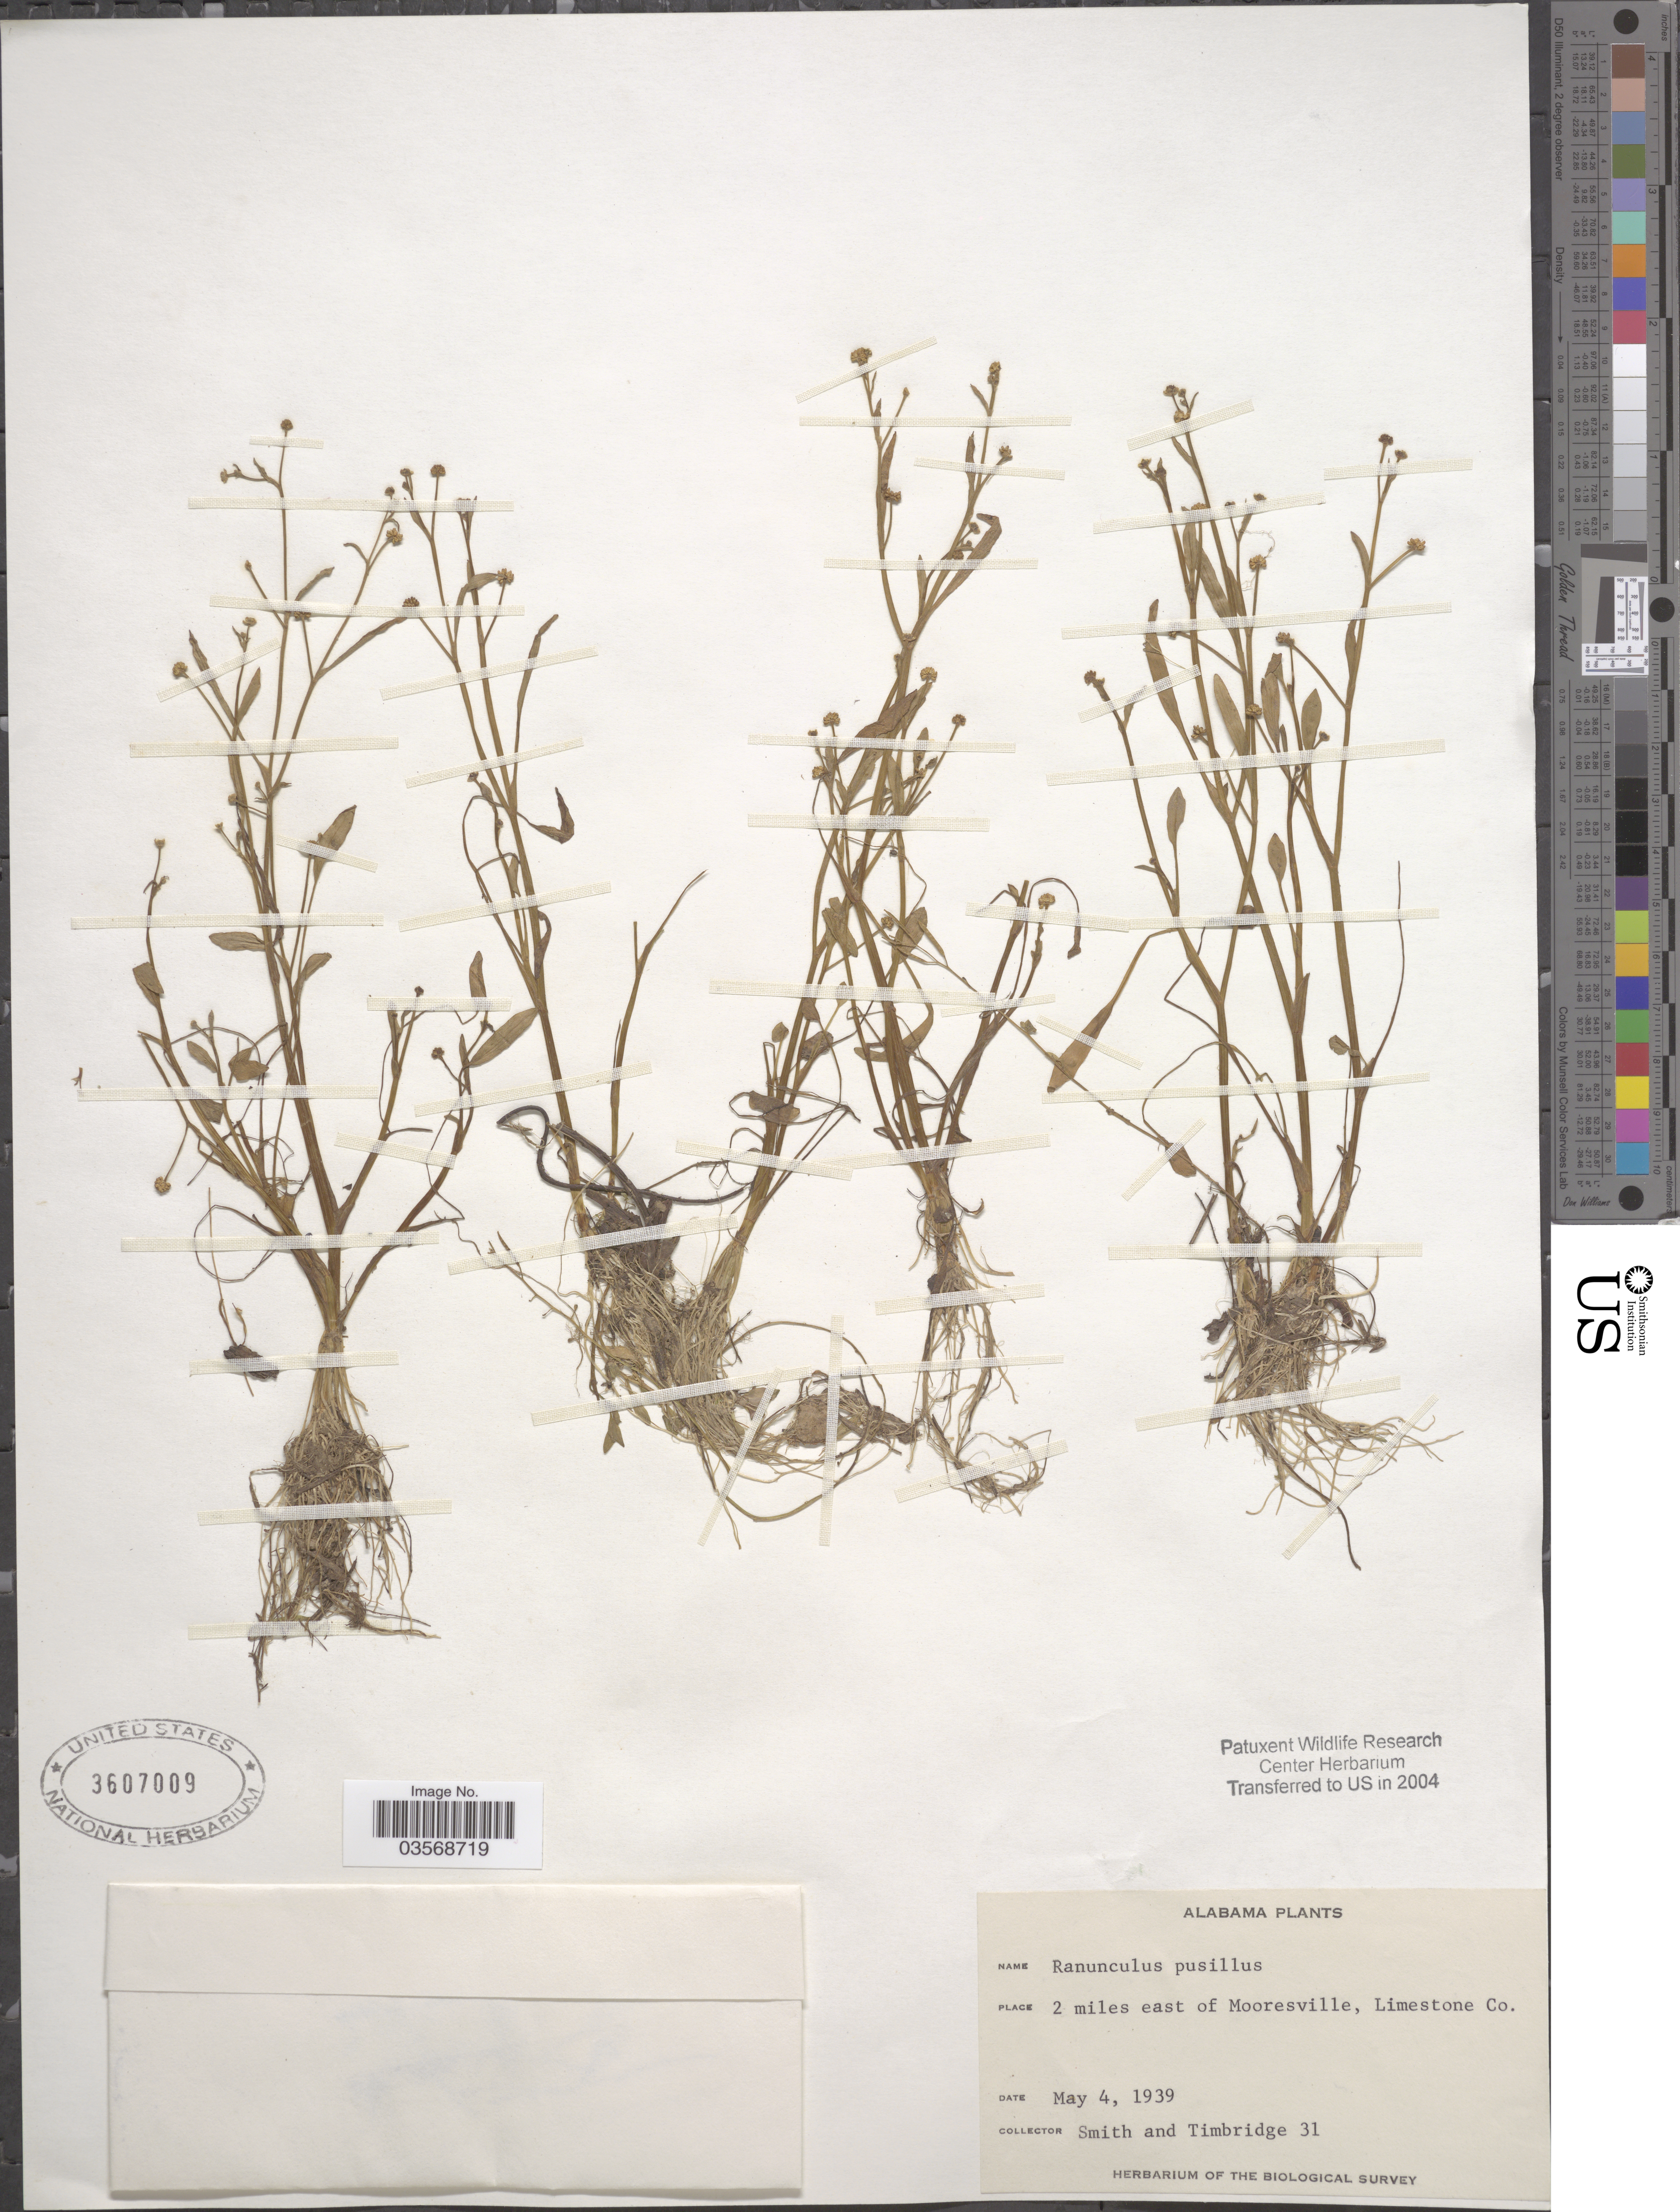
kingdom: Plantae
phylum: Tracheophyta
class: Magnoliopsida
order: Ranunculales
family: Ranunculaceae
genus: Ranunculus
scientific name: Ranunculus pusillus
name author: Poir.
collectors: -- Smith & Timbridge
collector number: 31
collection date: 1939-05-04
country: United States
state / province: Alabama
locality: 2 miles east of Mooresvillem, Limestone Co.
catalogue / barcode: US 3607009